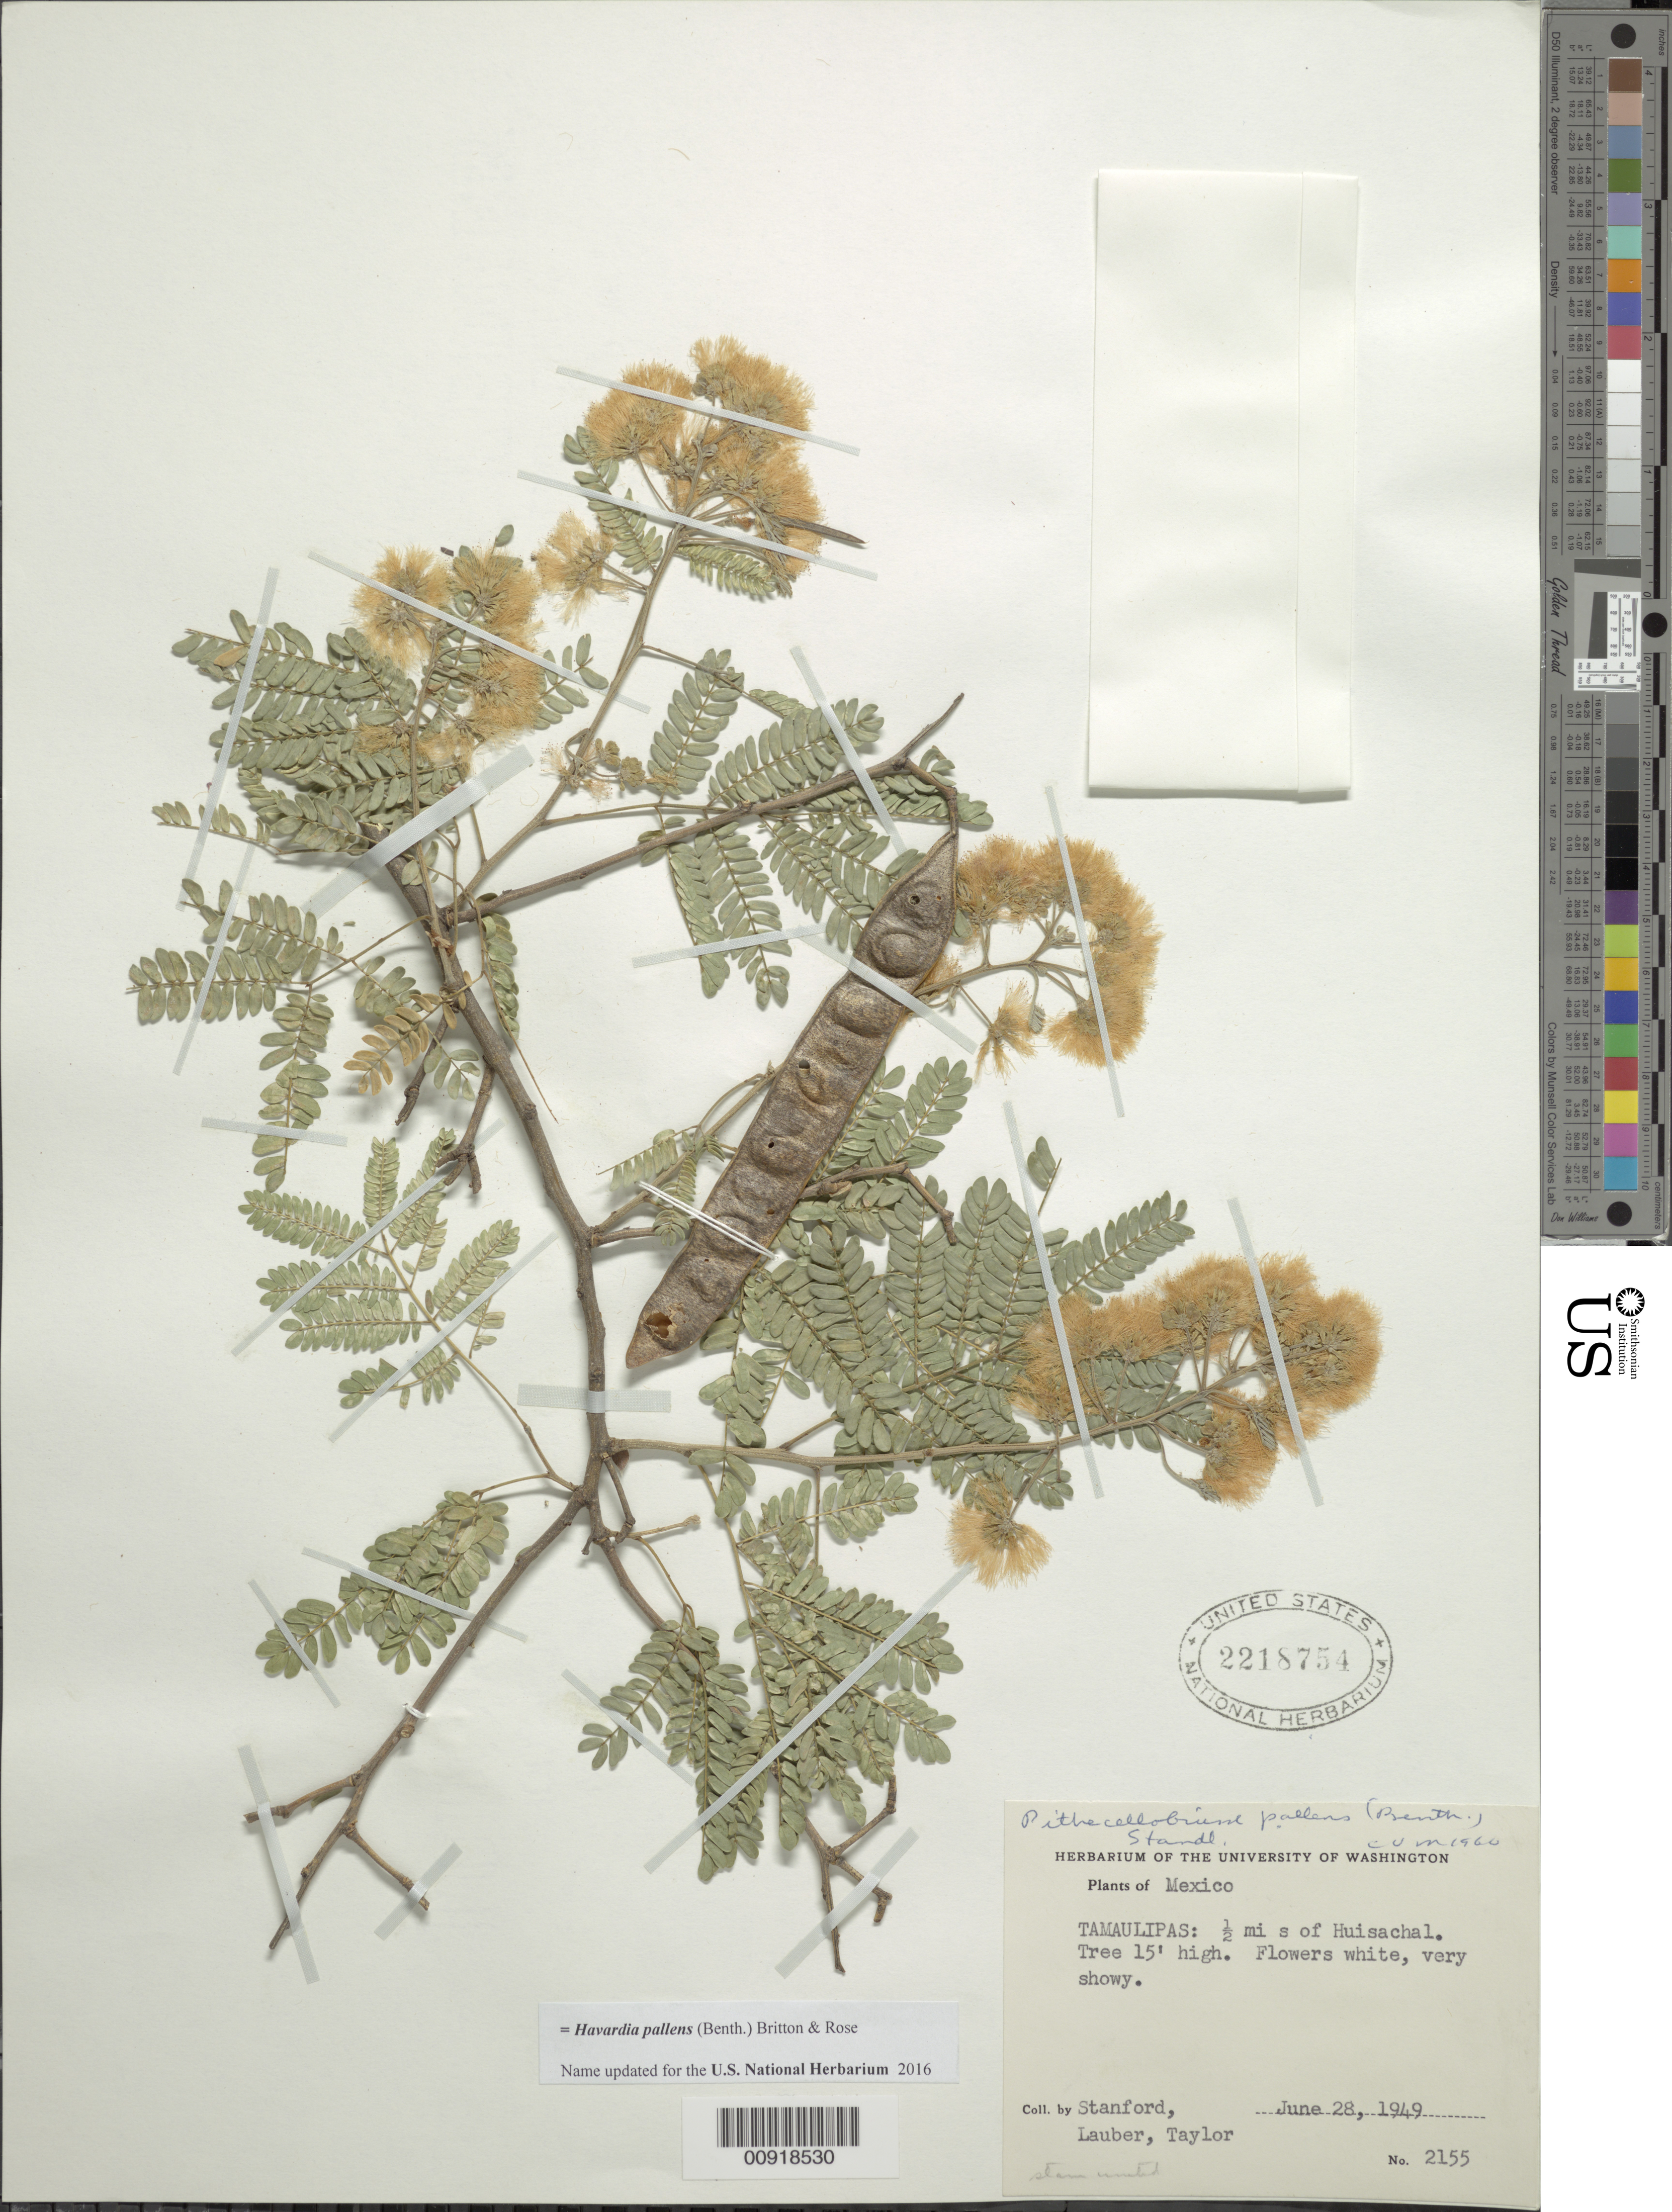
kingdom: Plantae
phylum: Tracheophyta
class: Magnoliopsida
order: Fabales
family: Fabaceae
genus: Havardia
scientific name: Havardia pallens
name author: (Benth.) Britton & Rose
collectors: -. Stanford, Lauber, -- & -- Taylor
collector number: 2155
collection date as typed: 28 Jun 1949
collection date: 1949-06-28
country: Mexico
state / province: Tamaulipas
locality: Tamaulipas, ½ mi S of Huisachal.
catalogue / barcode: US 2218754